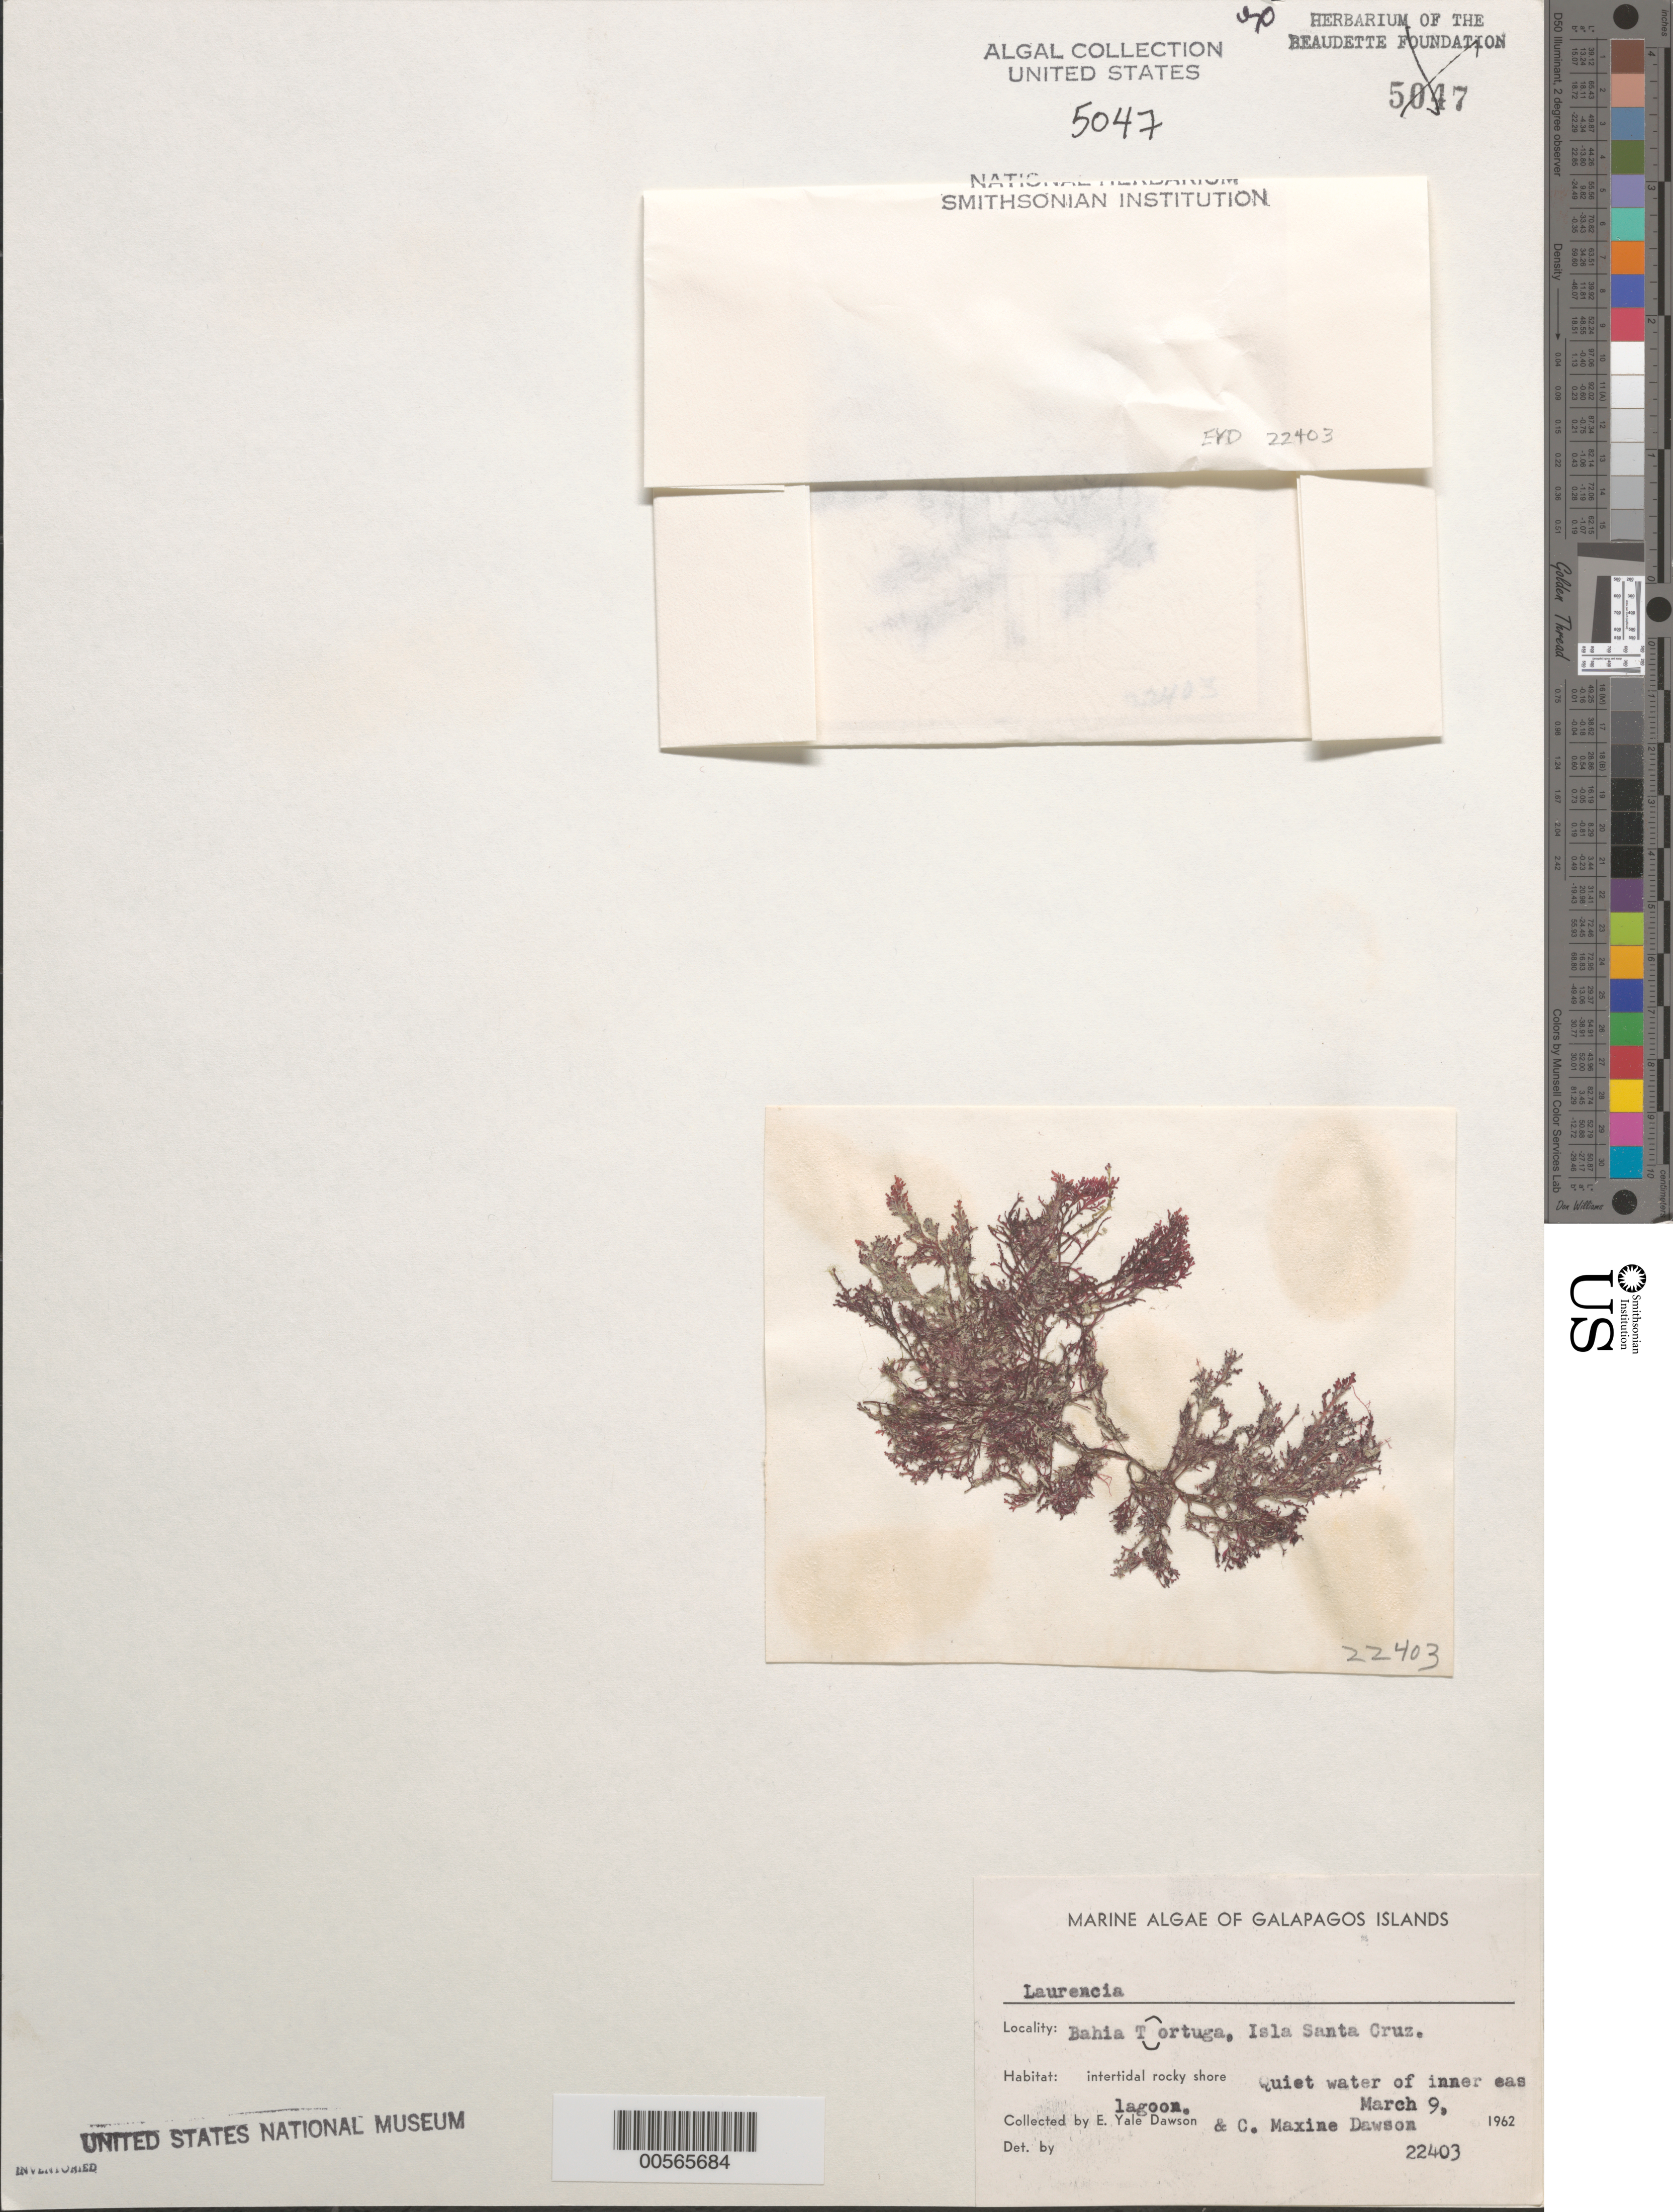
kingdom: Plantae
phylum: Rhodophyta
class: Florideophyceae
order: Ceramiales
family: Rhodomelaceae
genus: Laurencia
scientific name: Laurencia sp.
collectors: E. Y. Dawson & C. M. Dawson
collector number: EYD 22403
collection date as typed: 09 Mar 1962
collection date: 1962-03-09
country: Ecuador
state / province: Colón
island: Santa Cruz [Indefatigable, Chaves]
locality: Bahia Tortuga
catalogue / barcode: US 5047